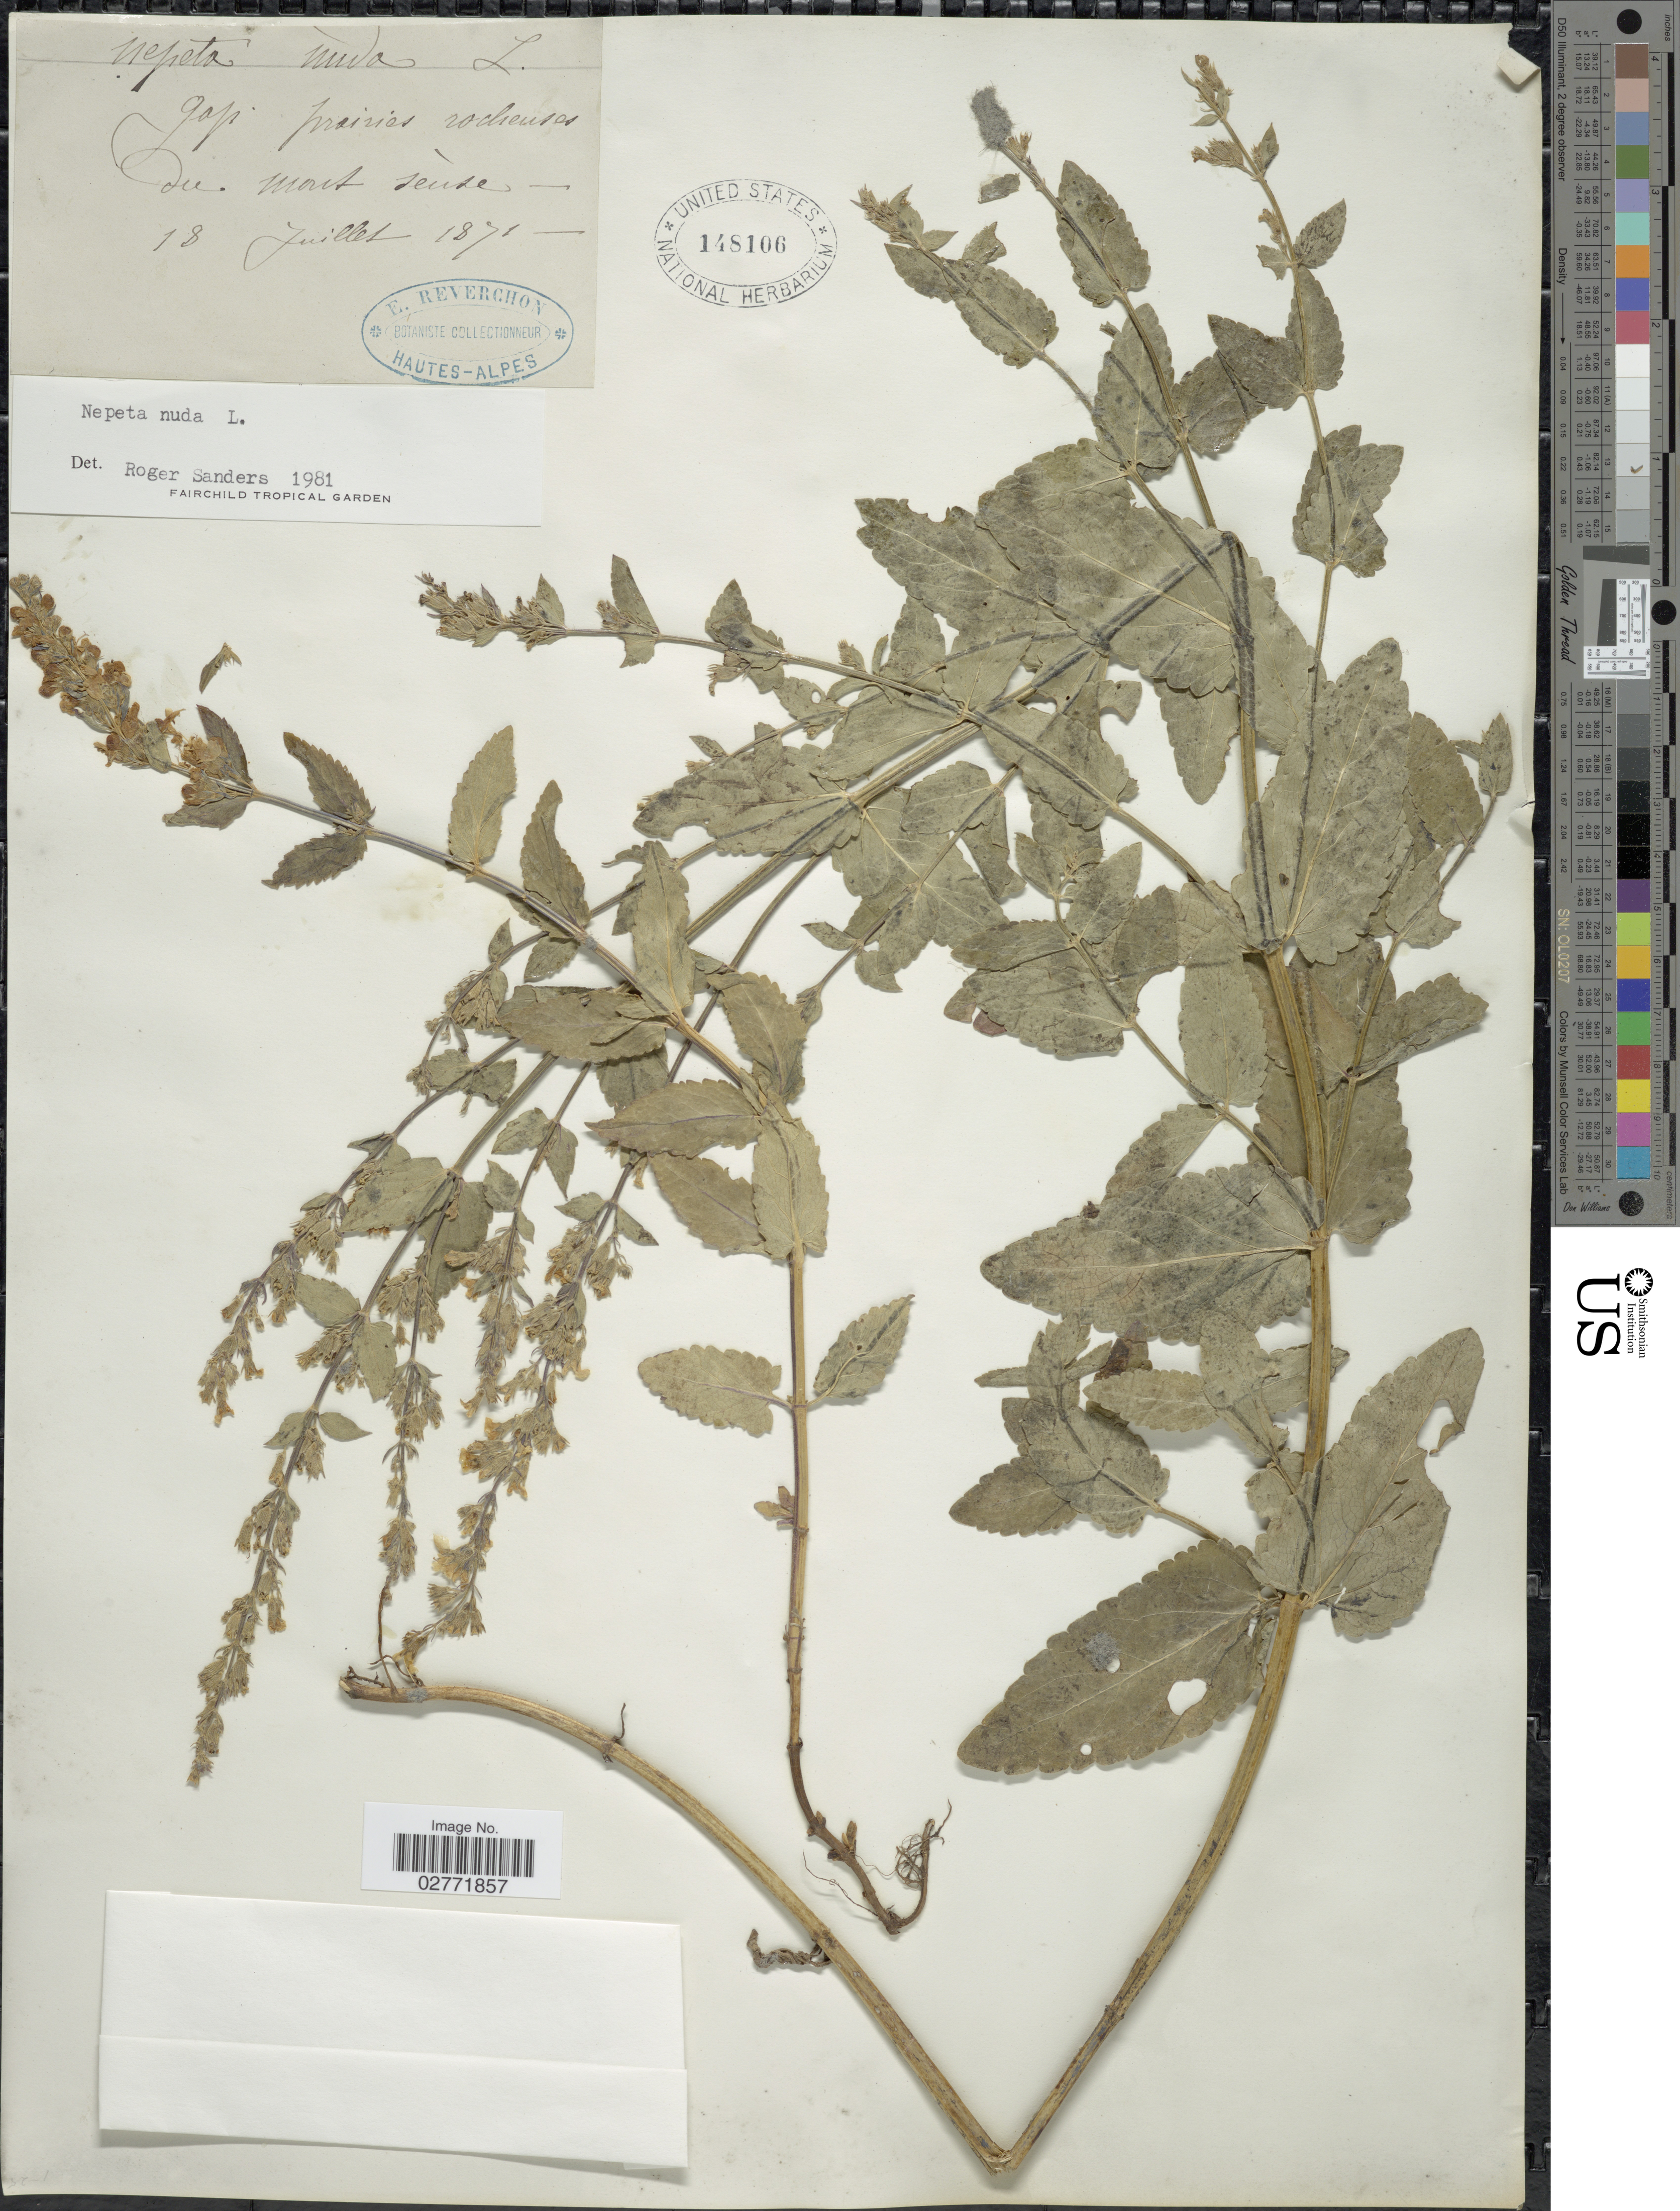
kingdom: Plantae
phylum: Tracheophyta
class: Magnoliopsida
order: Lamiales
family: Lamiaceae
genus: Nepeta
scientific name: Nepeta nuda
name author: L.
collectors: E. Reverchon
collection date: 1871-07-18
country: France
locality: Gap prairies rocheuses du mont seuse.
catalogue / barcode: US 148106